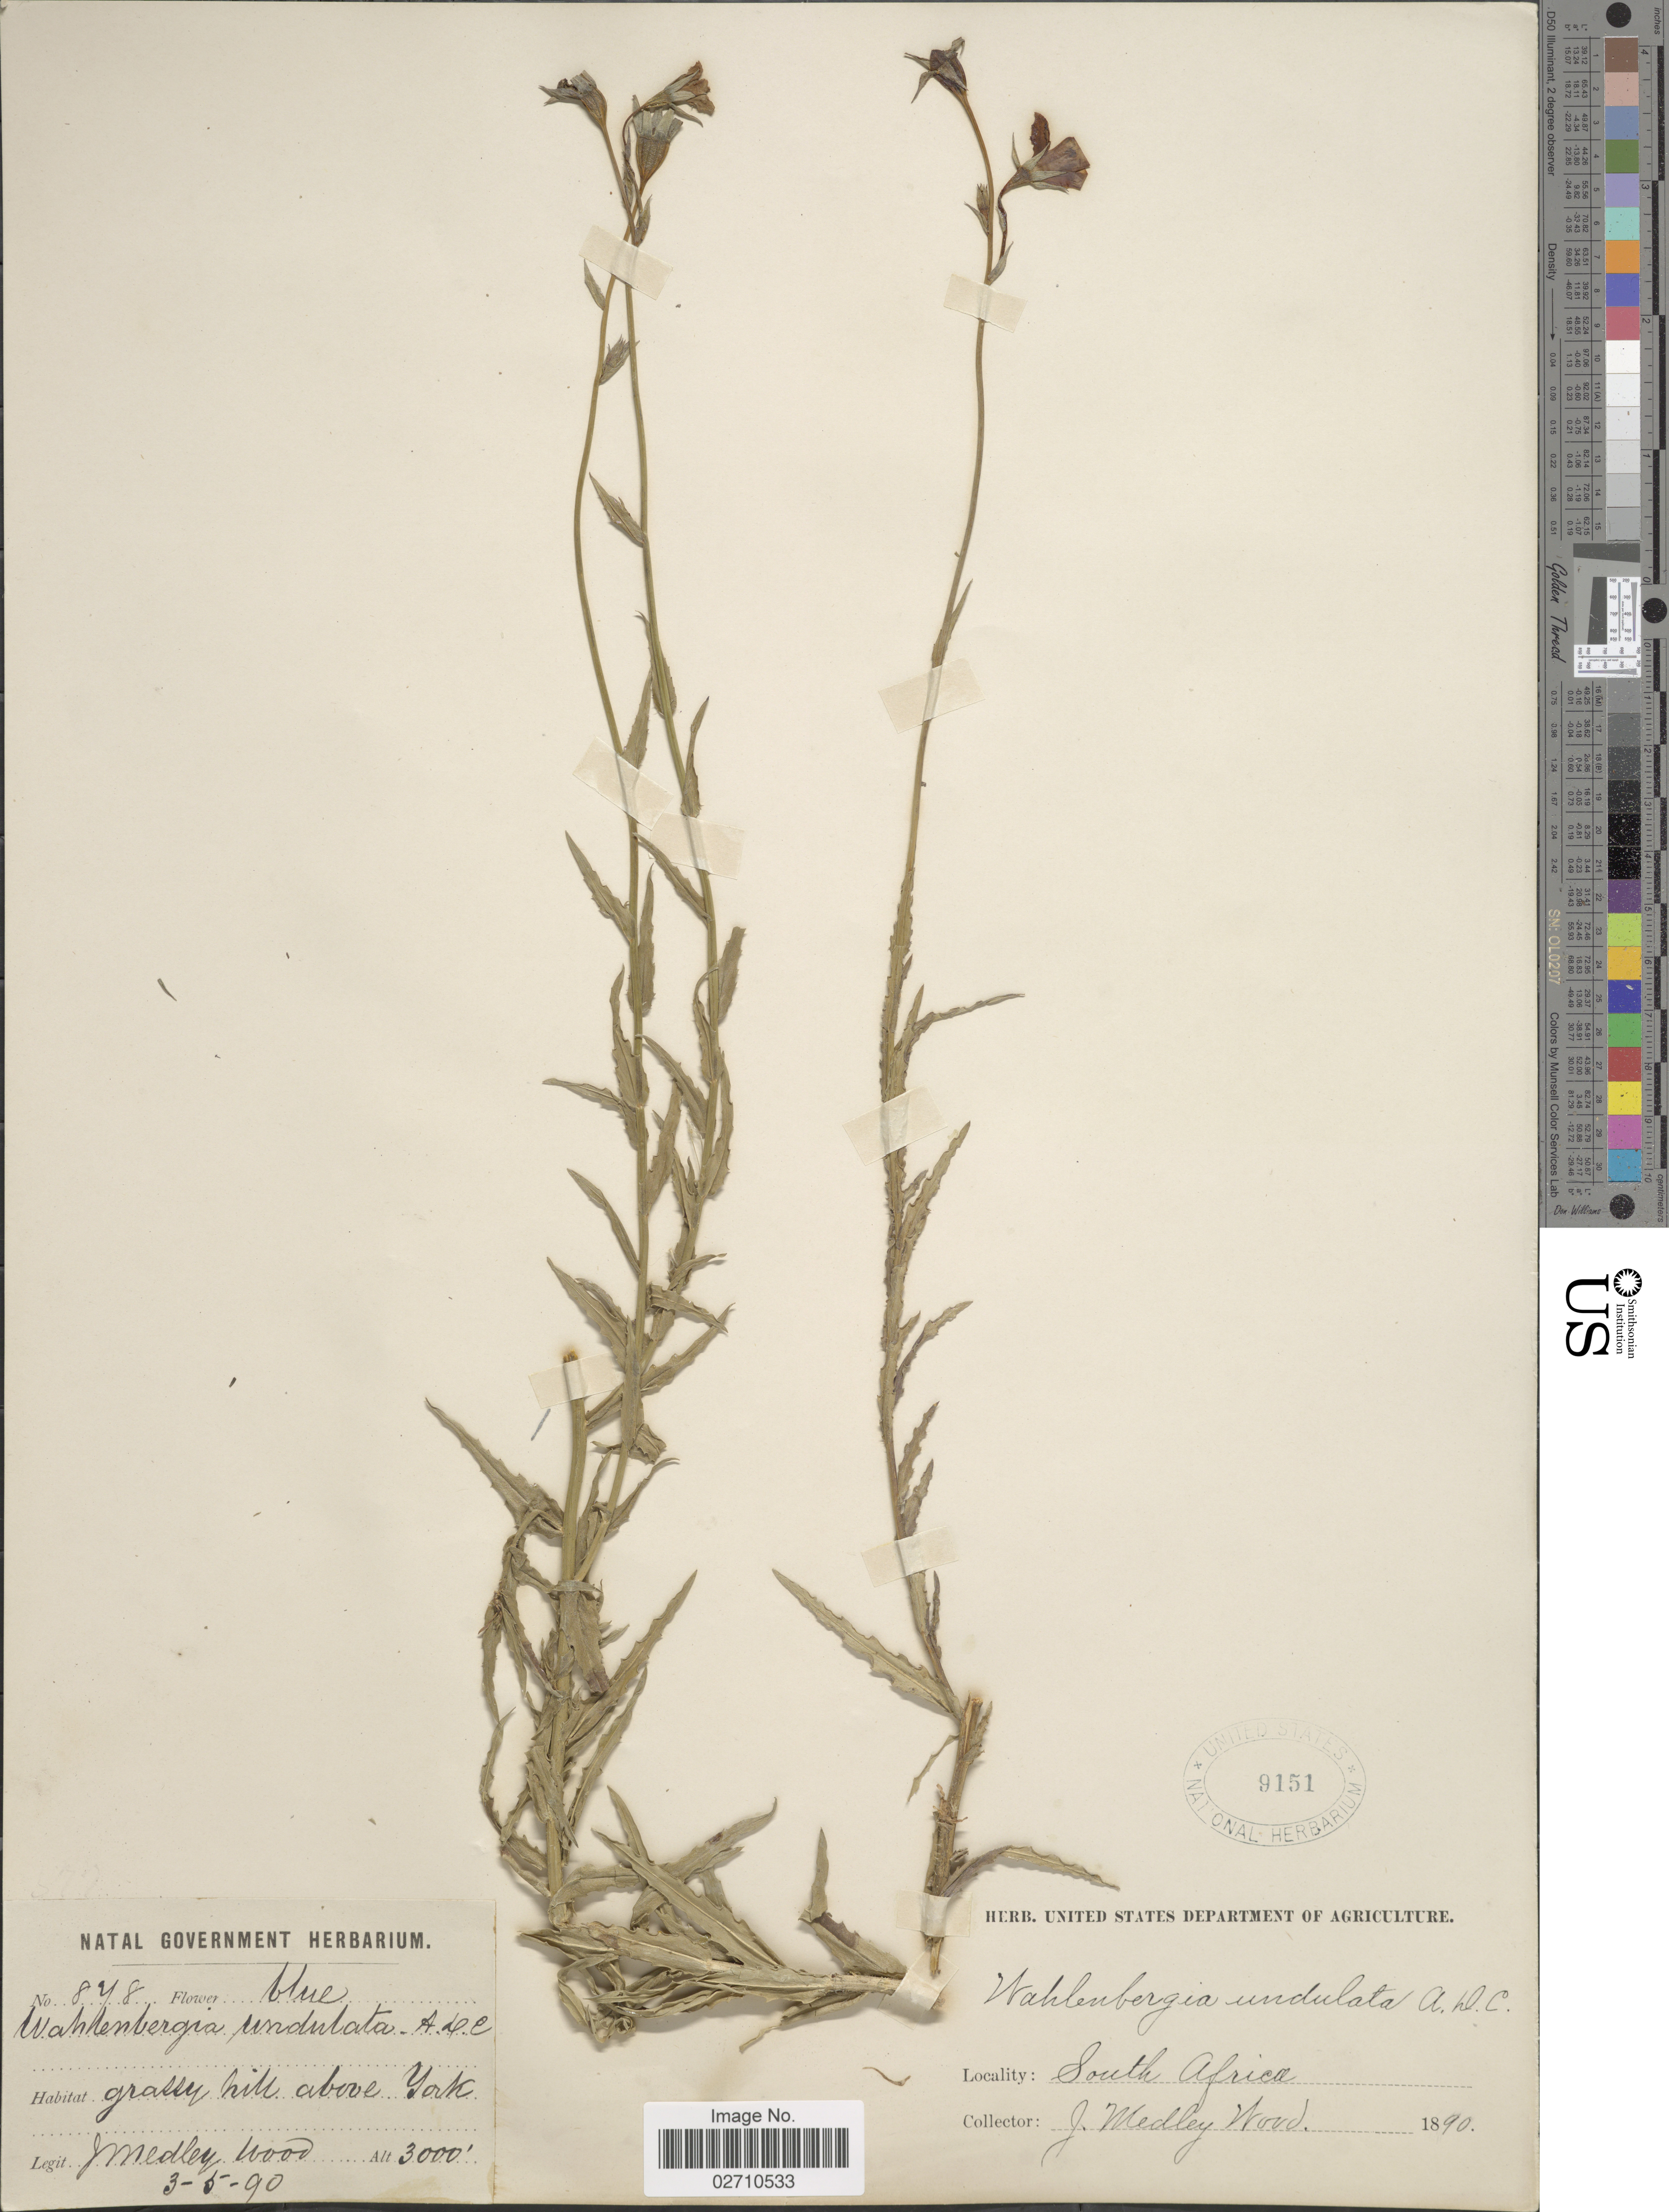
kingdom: Plantae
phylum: Tracheophyta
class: Magnoliopsida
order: Asterales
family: Campanulaceae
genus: Wahlenbergia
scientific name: Wahlenbergia undulata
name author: (L. f.) A. DC.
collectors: J. Medley Wood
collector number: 848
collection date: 1890-05-03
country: South Africa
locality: Grassy hill above York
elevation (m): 914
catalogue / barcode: US 9151